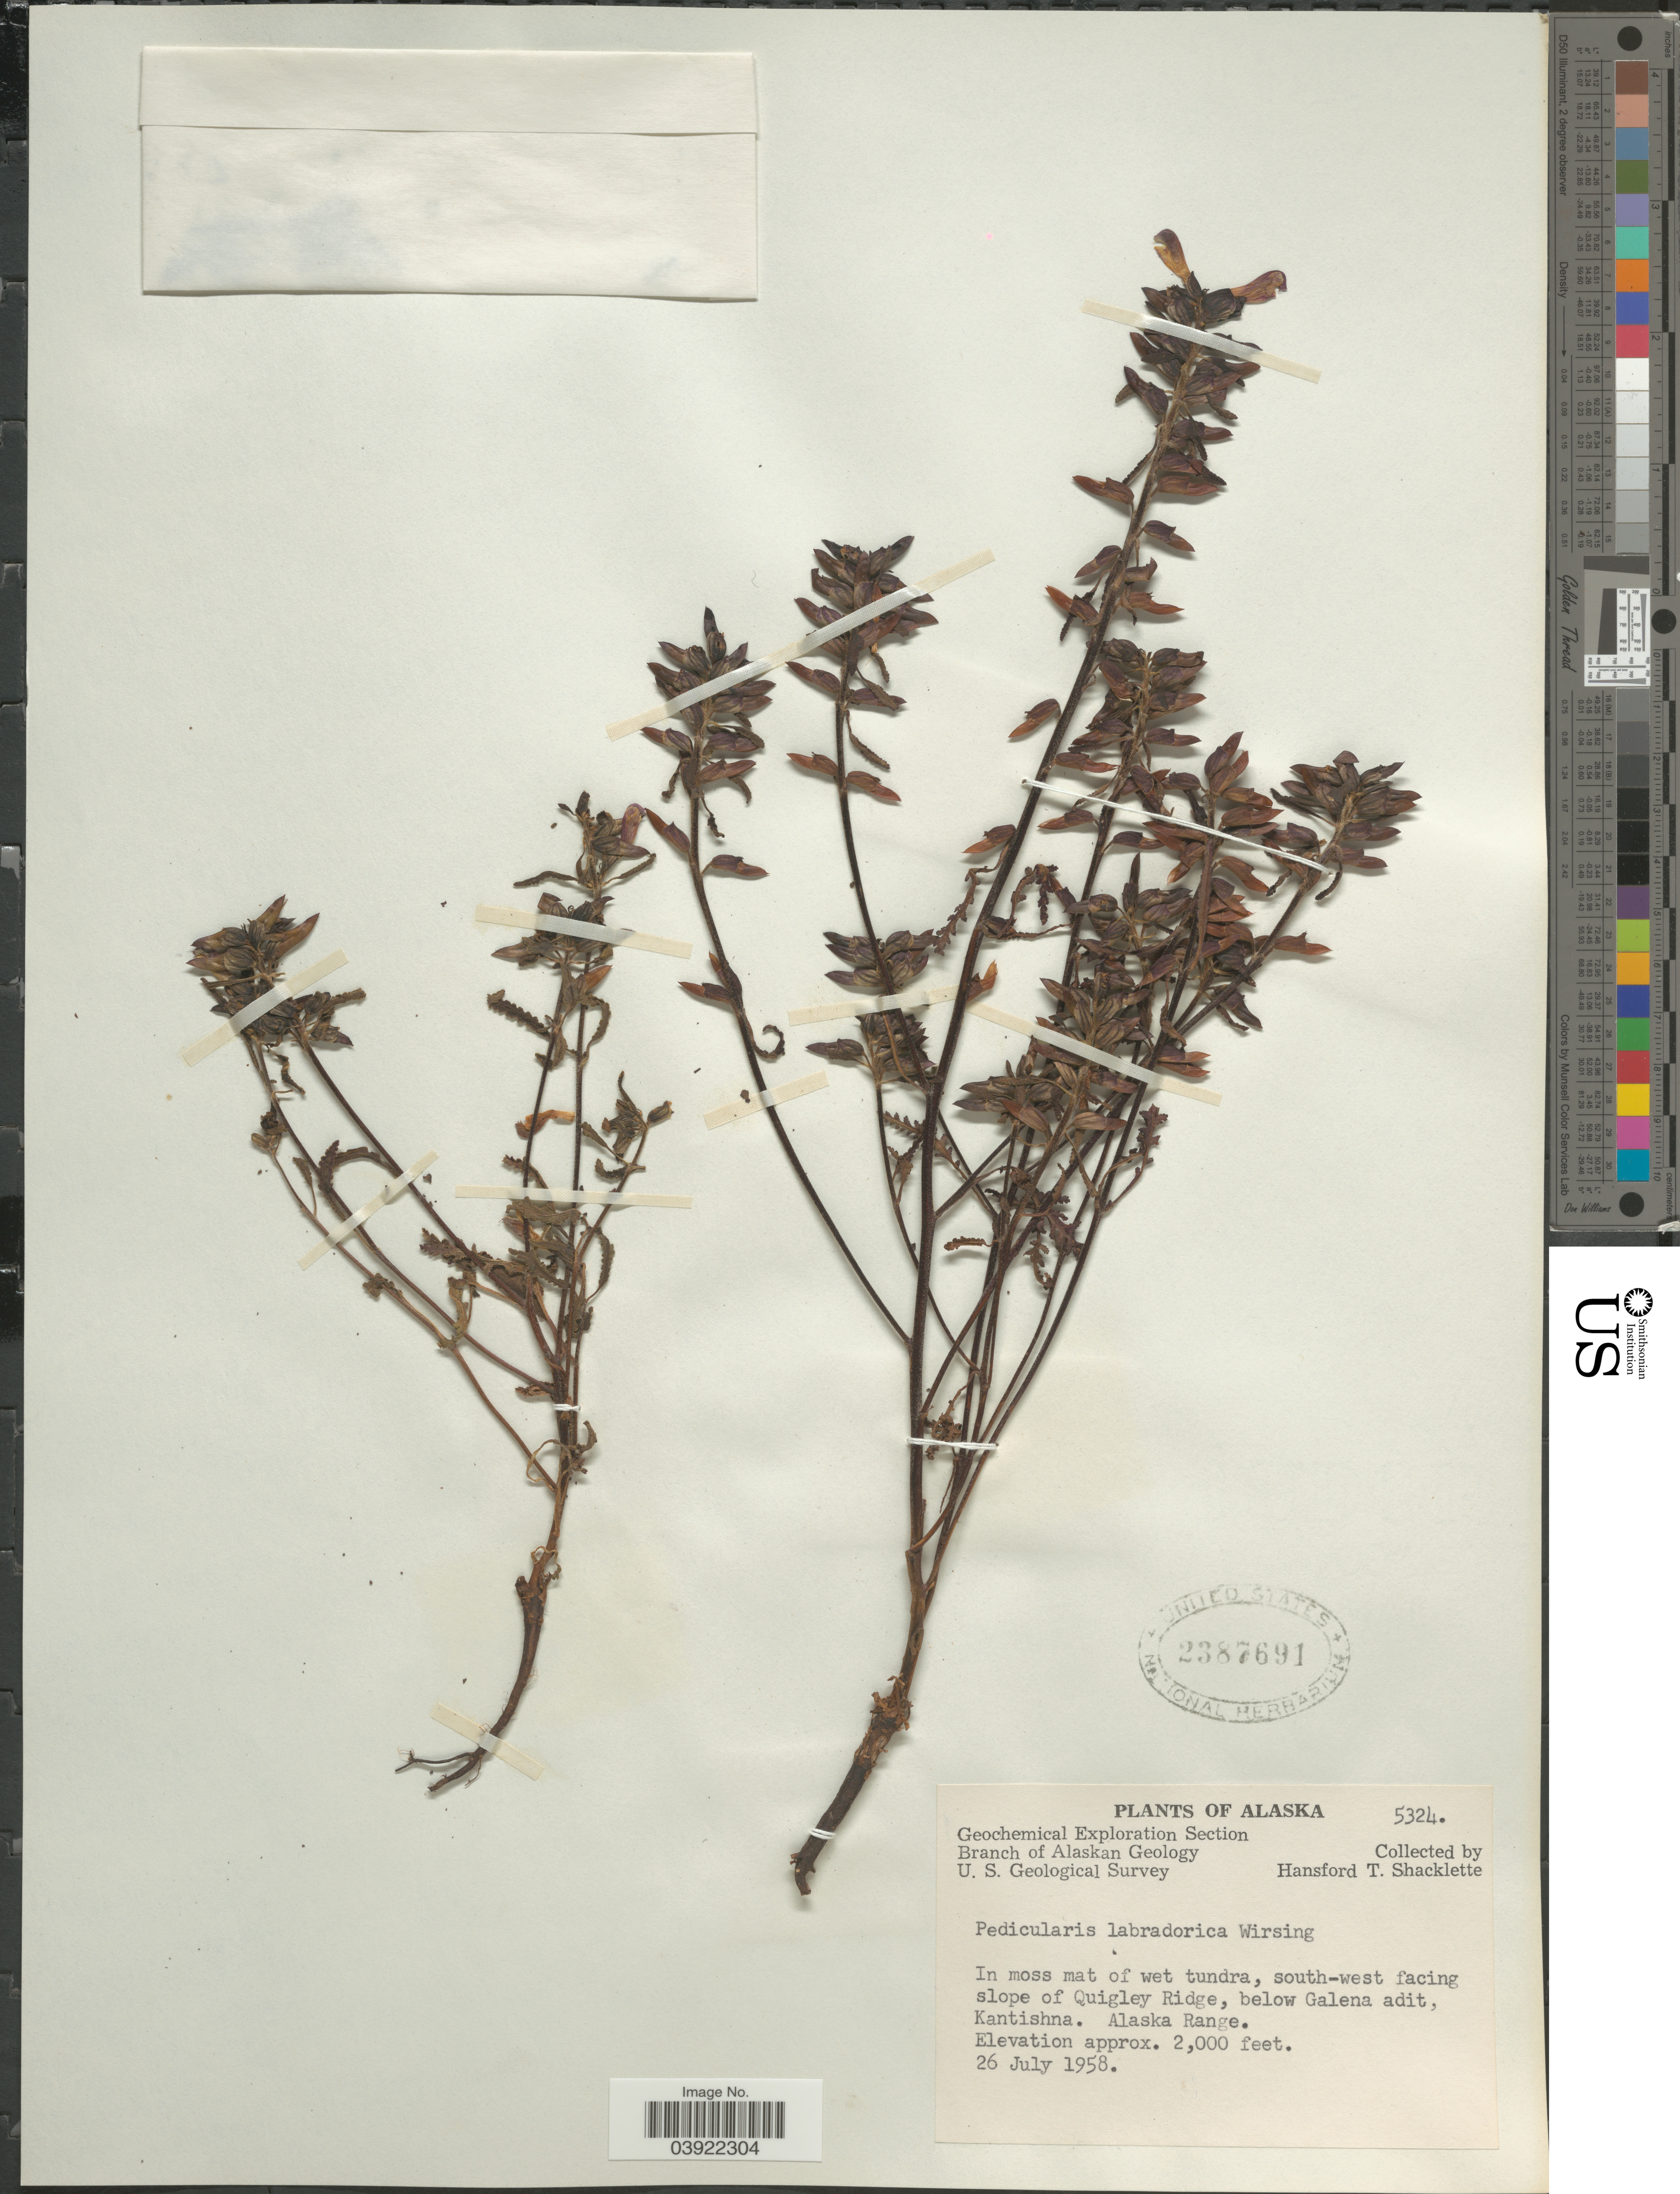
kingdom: Plantae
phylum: Tracheophyta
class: Magnoliopsida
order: Lamiales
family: Orobanchaceae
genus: Pedicularis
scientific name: Pedicularis labradorica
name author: Wirsing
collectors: H. Shacklette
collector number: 5324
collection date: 1958-07-26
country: United States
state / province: Alaska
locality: South-west facing slope of Quigley Ridge, below Galena adit, Kantishna. Alaska Range.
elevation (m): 610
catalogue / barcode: US 2387691